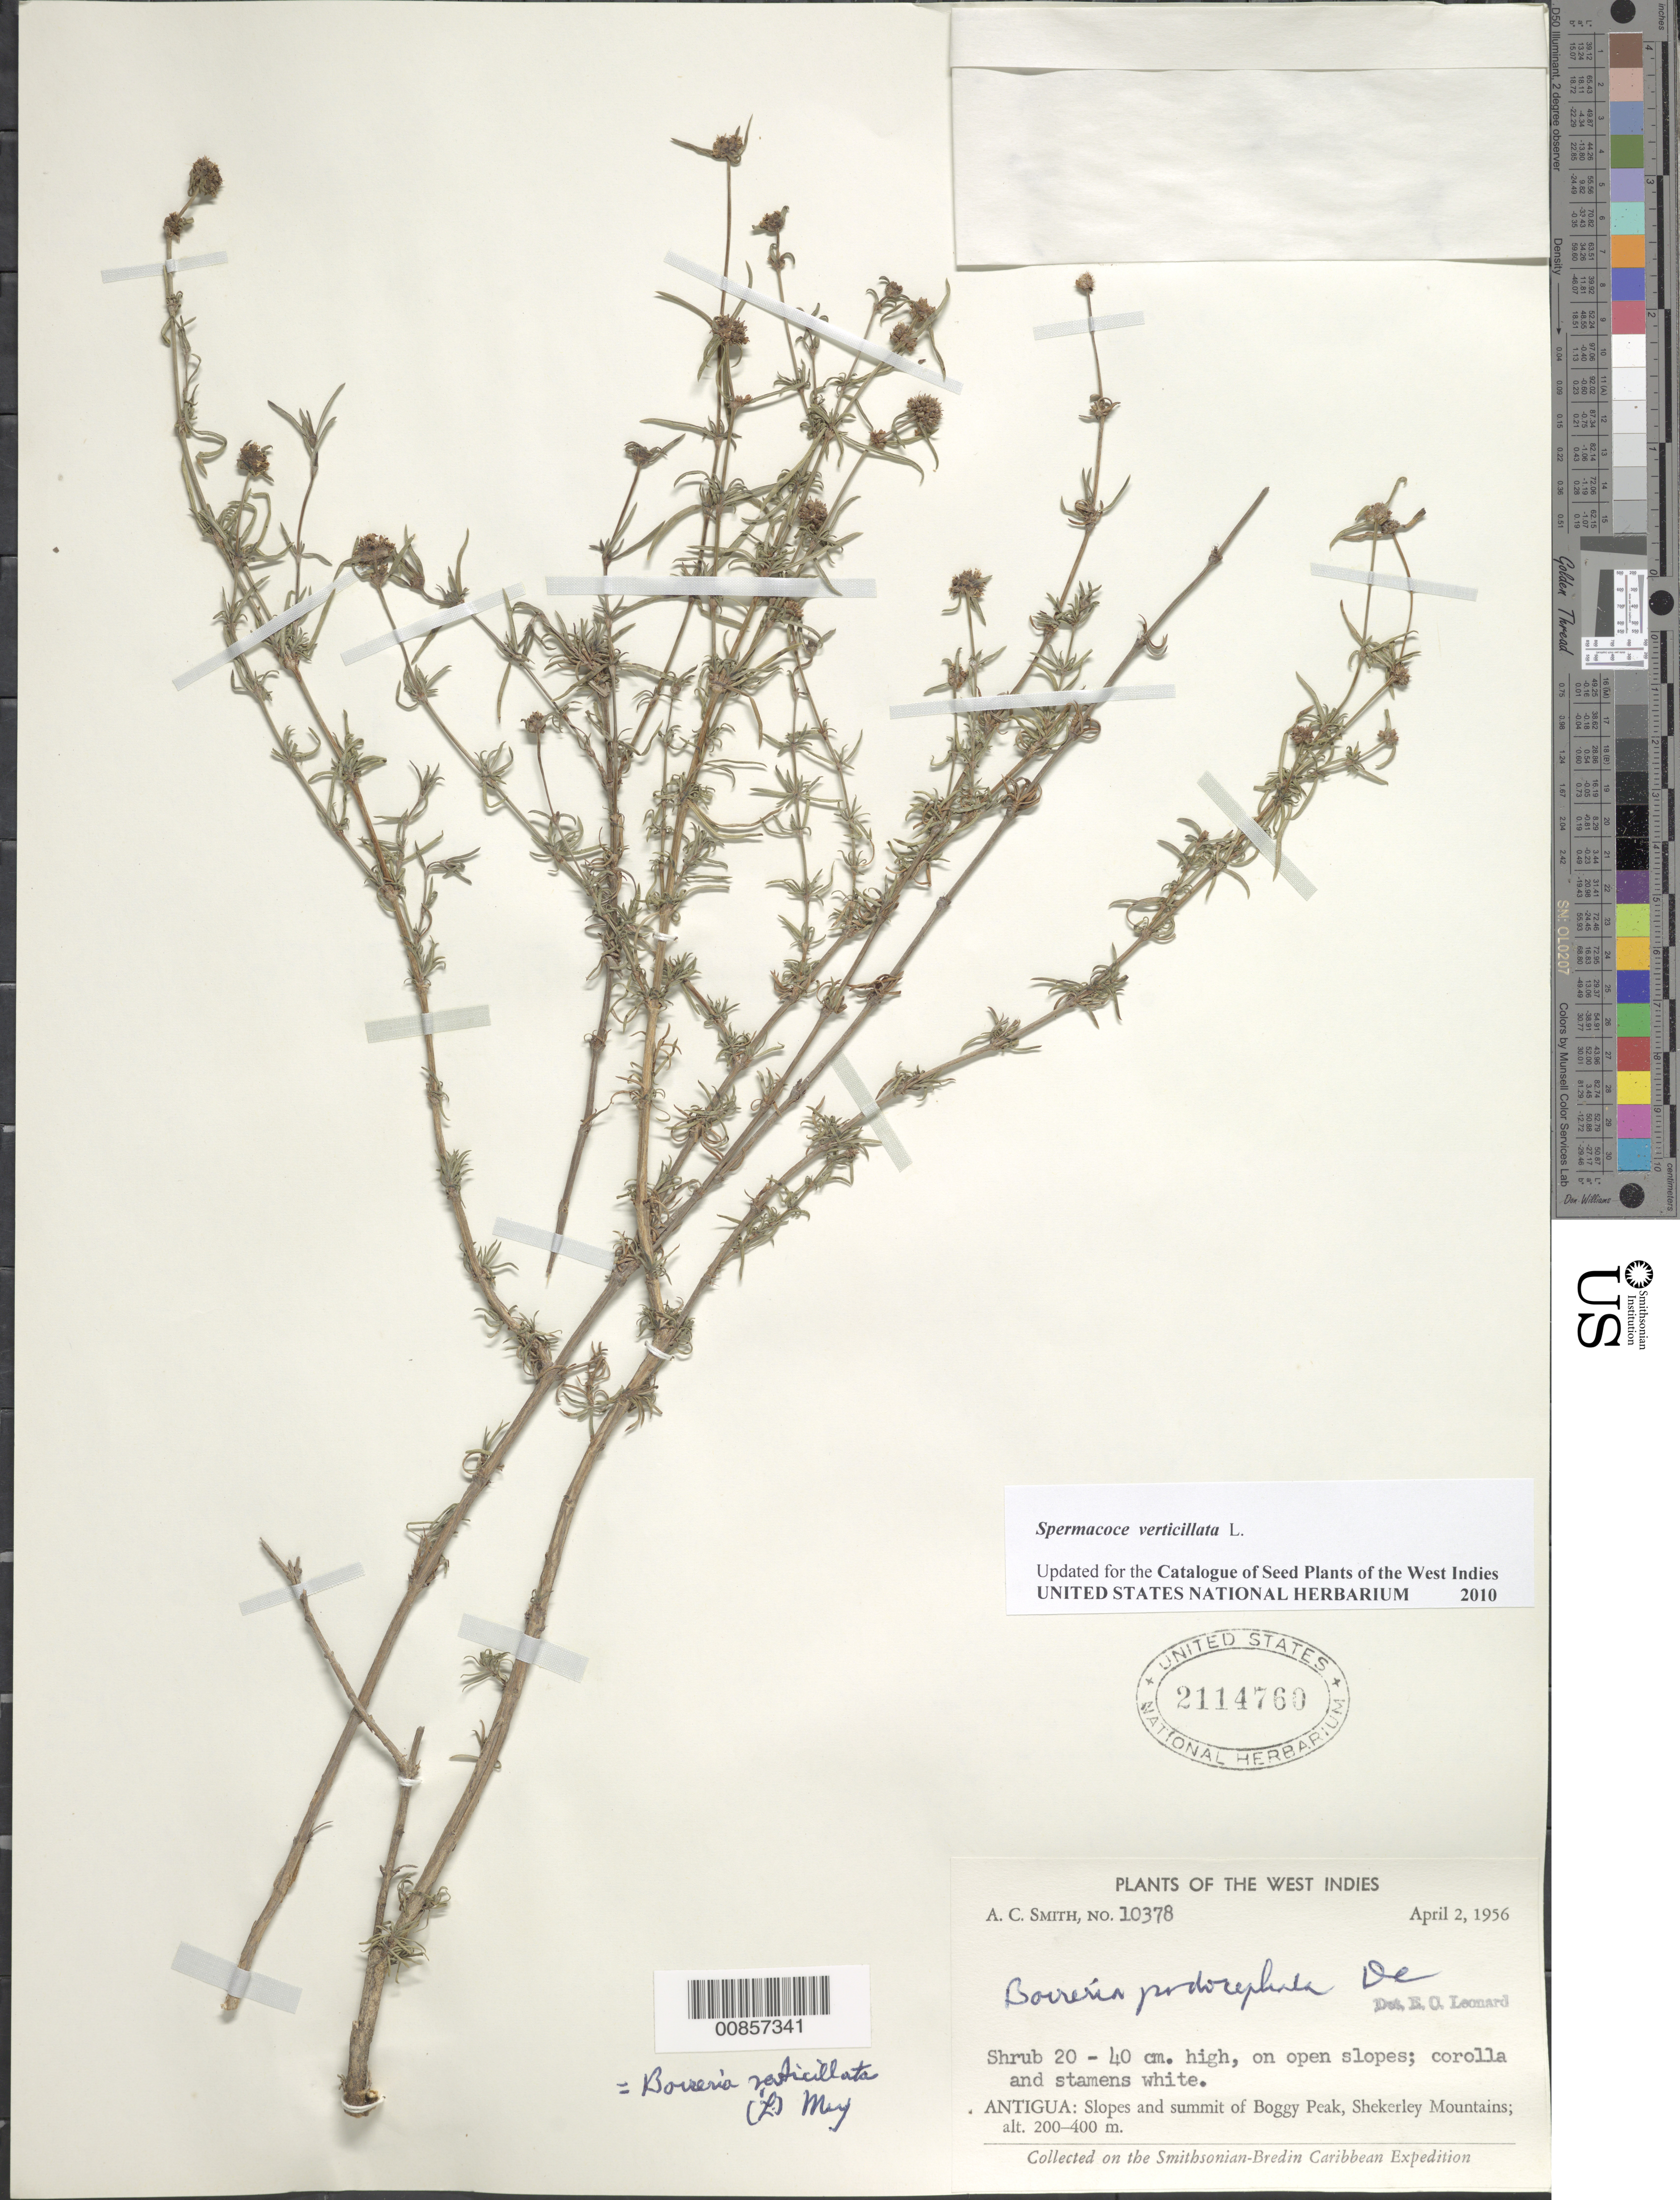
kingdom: Plantae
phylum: Tracheophyta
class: Magnoliopsida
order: Gentianales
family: Rubiaceae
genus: Spermacoce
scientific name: Spermacoce verticillata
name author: L.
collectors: A. C. Smith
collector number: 10378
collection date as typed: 02 Apr 1956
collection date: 1956-04-02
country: Antigua and Barbuda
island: Leeward Is.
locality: Slopes and summit of Boggy Peak, Shekerly Mountains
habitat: Open mountain slopes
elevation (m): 200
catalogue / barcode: US 2114760